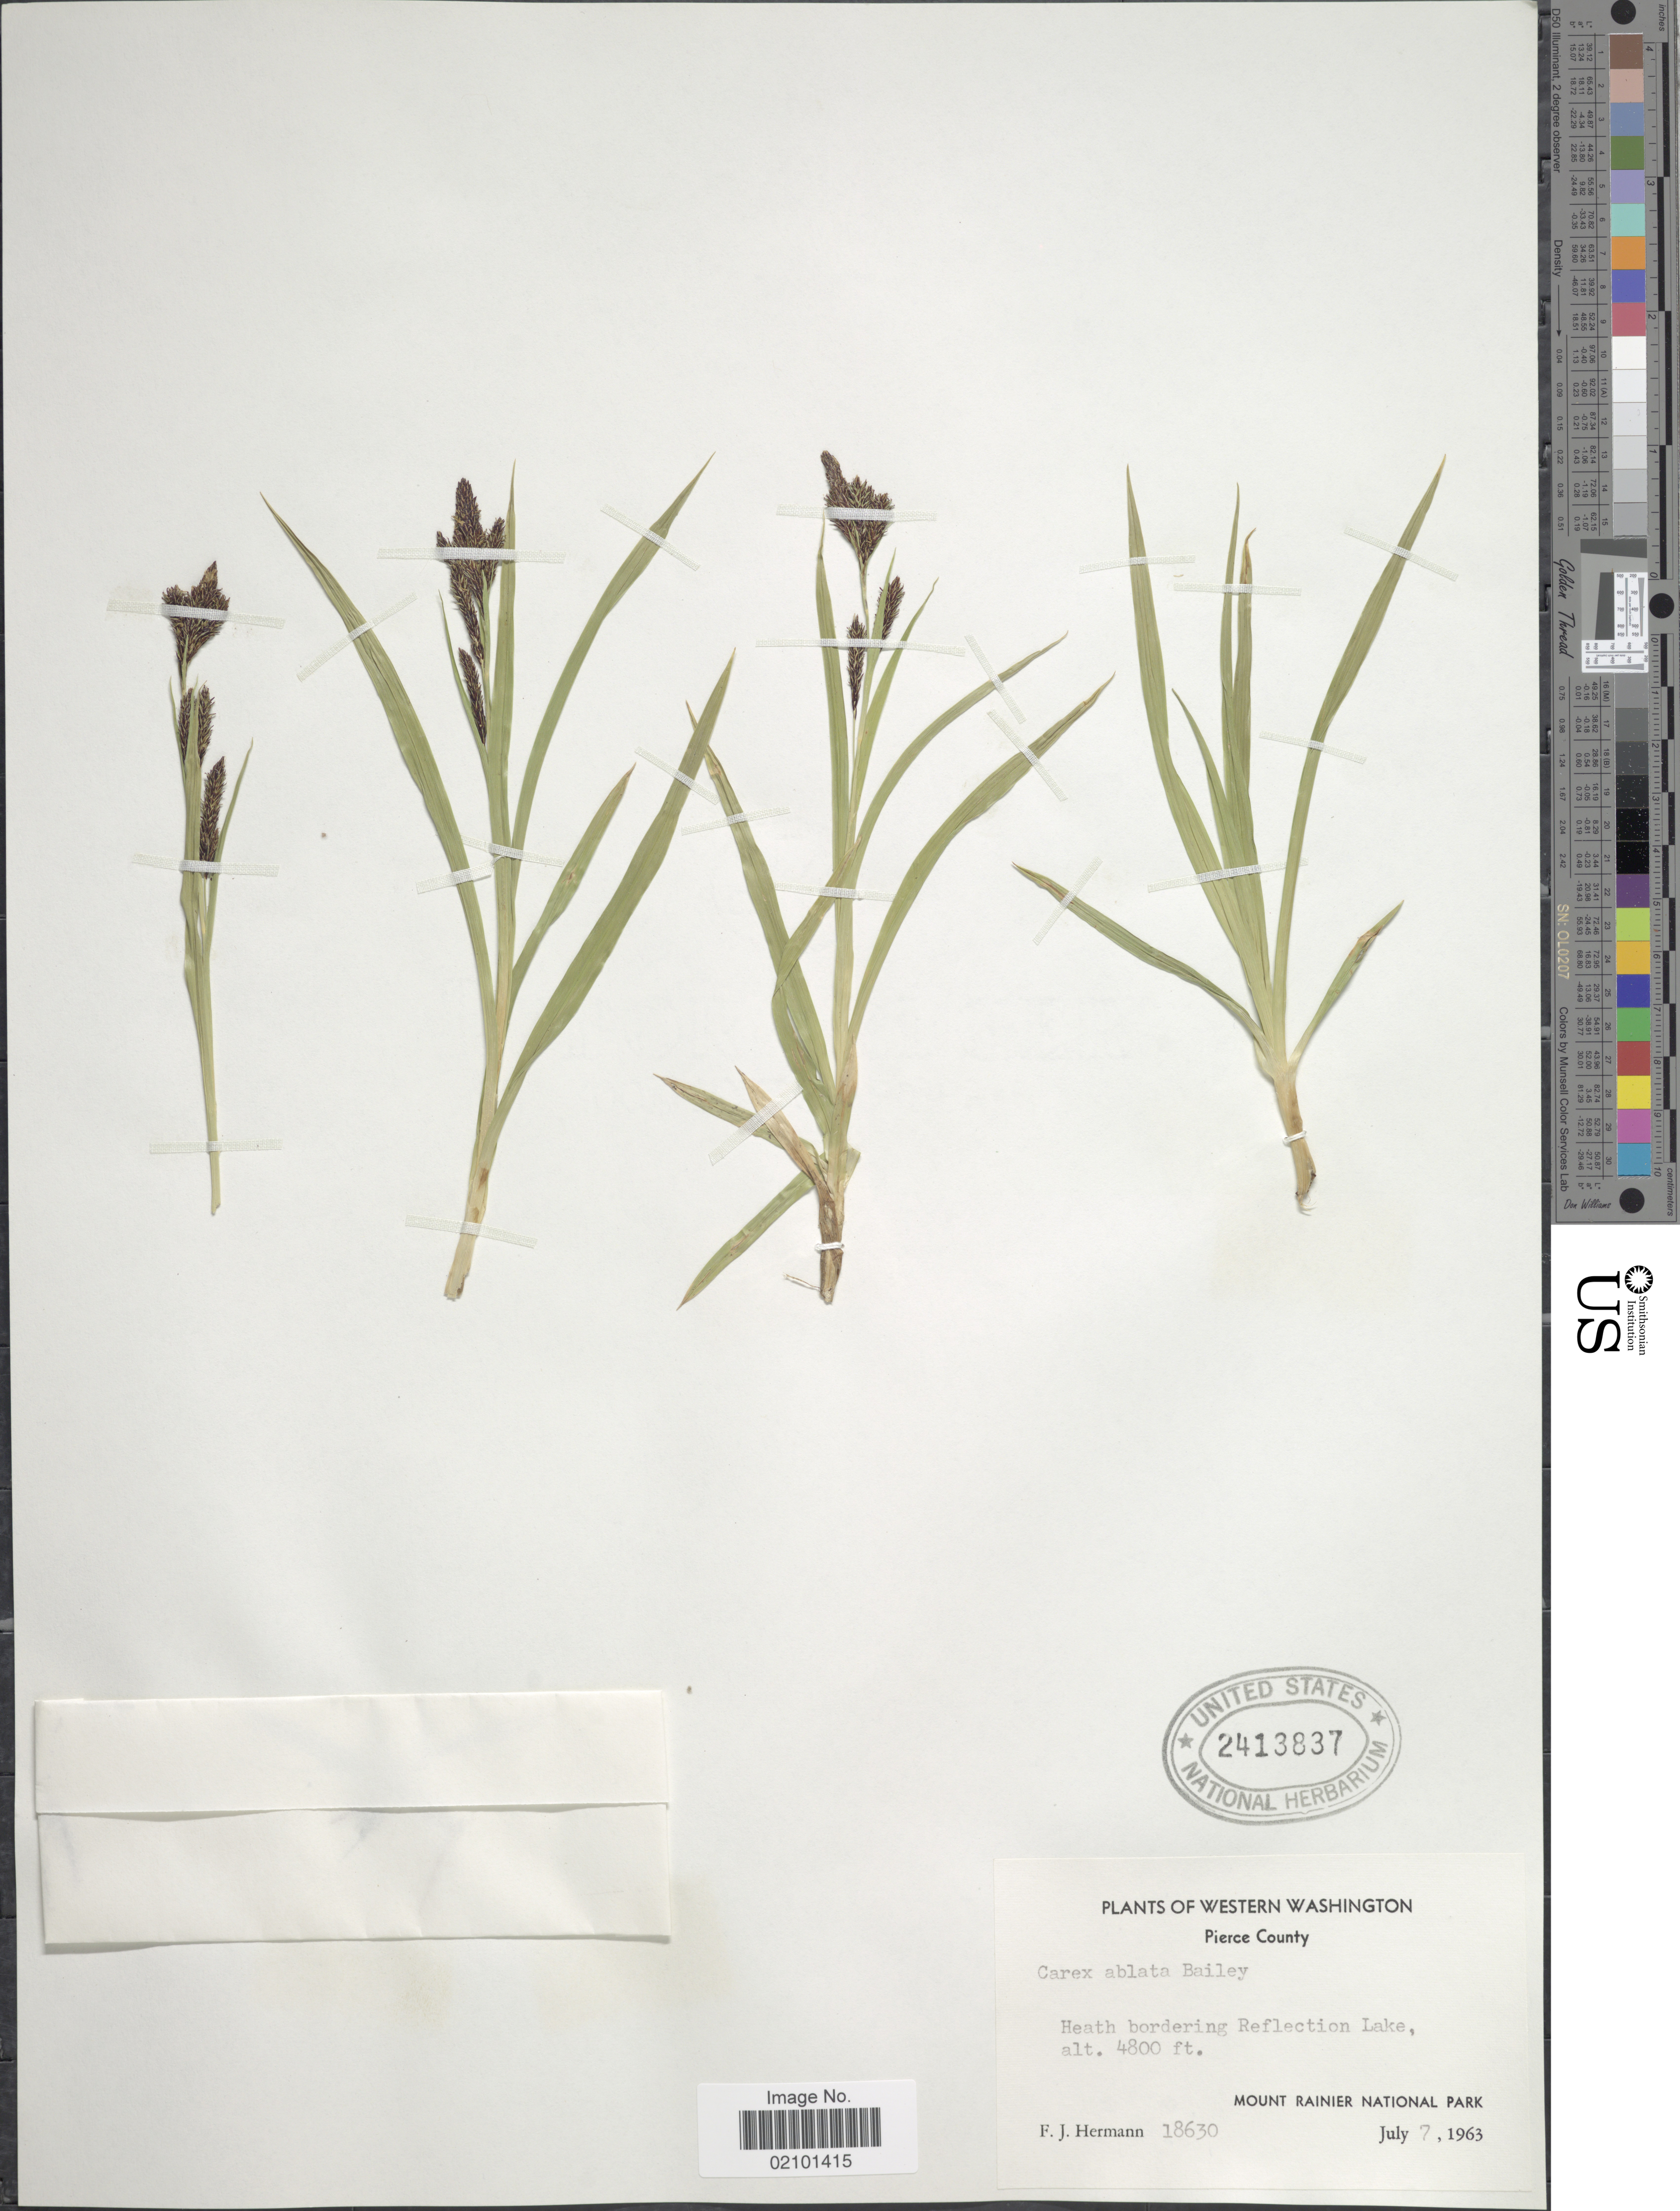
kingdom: Plantae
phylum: Tracheophyta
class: Liliopsida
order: Poales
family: Cyperaceae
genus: Carex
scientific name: Carex ablata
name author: L.H. Bailey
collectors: F. J. Hermann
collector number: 18630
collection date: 1963-07-07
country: United States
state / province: Washington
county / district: Pierce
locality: Western Washington, Pierce County. Heath bordering Reflection Lake, Mount Rainier National Park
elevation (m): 1463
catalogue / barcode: US 2413837